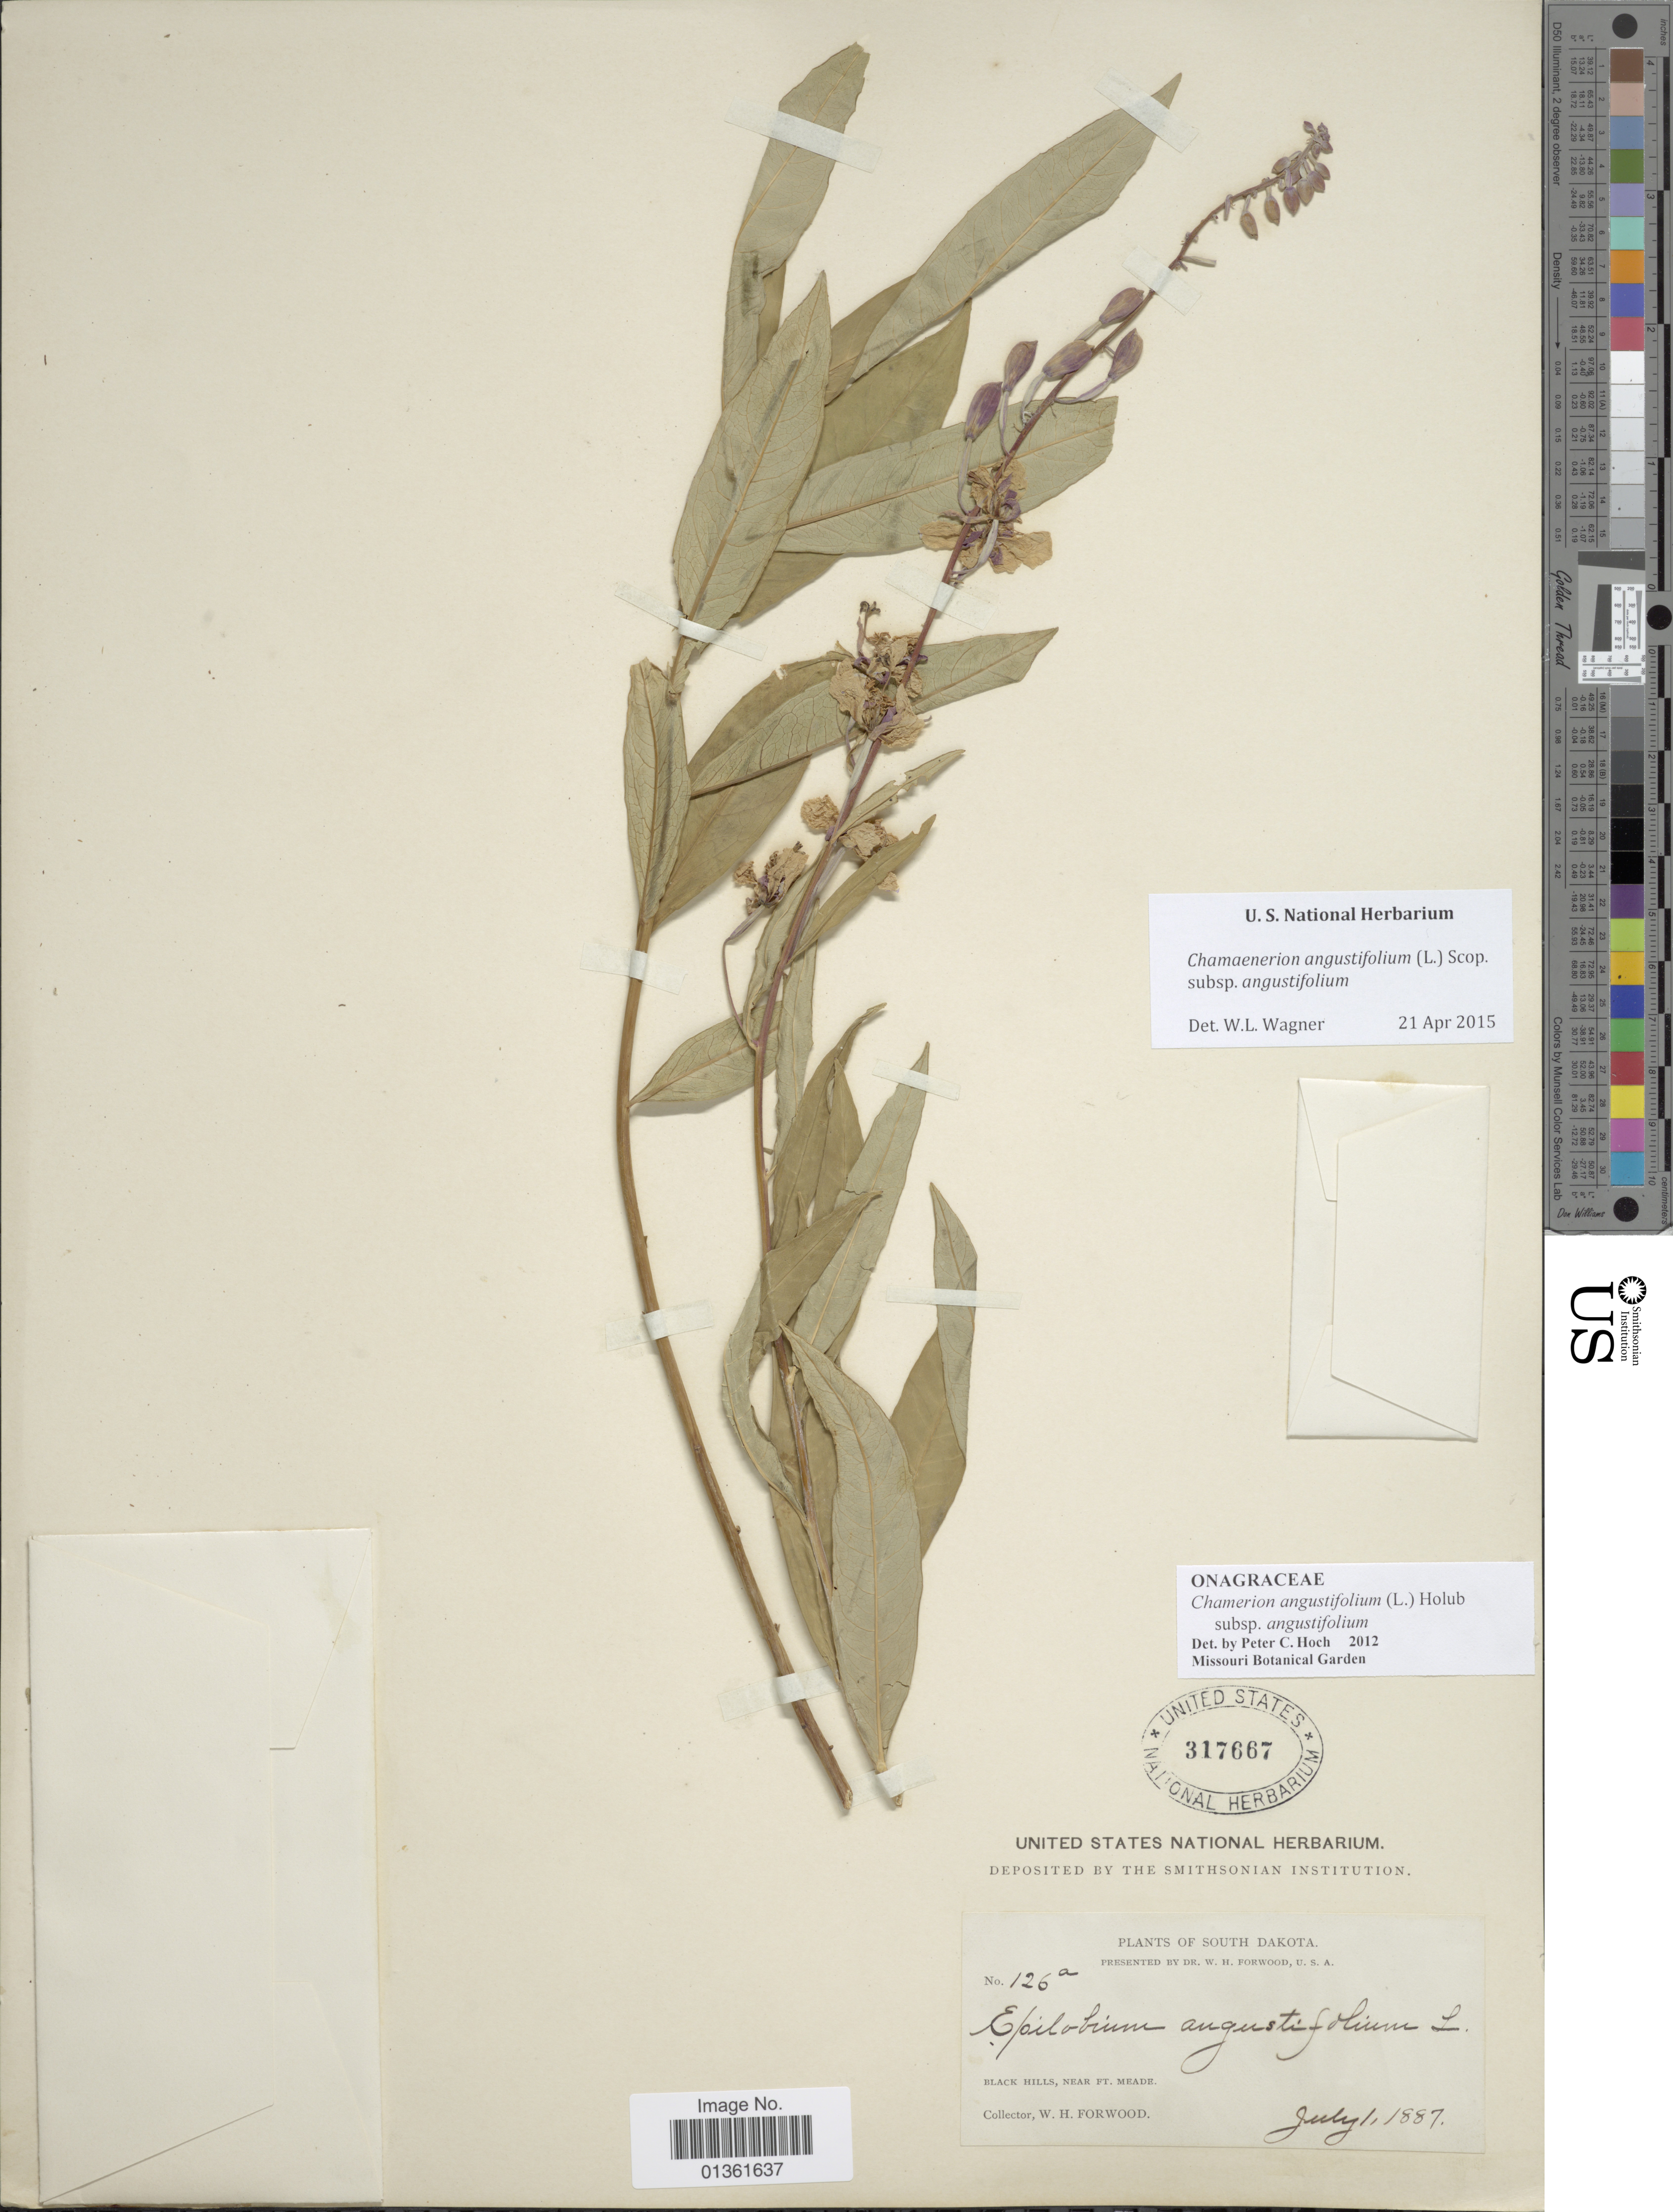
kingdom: Plantae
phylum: Tracheophyta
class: Magnoliopsida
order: Myrtales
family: Onagraceae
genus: Chamaenerion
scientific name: Chamaenerion angustifolium subsp. angustifolium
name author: (L.) Scop.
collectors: W. Forwood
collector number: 126a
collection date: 1887-07-01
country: United States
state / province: South Dakota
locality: Black Hills, near Ft. Meade.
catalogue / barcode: US 317667